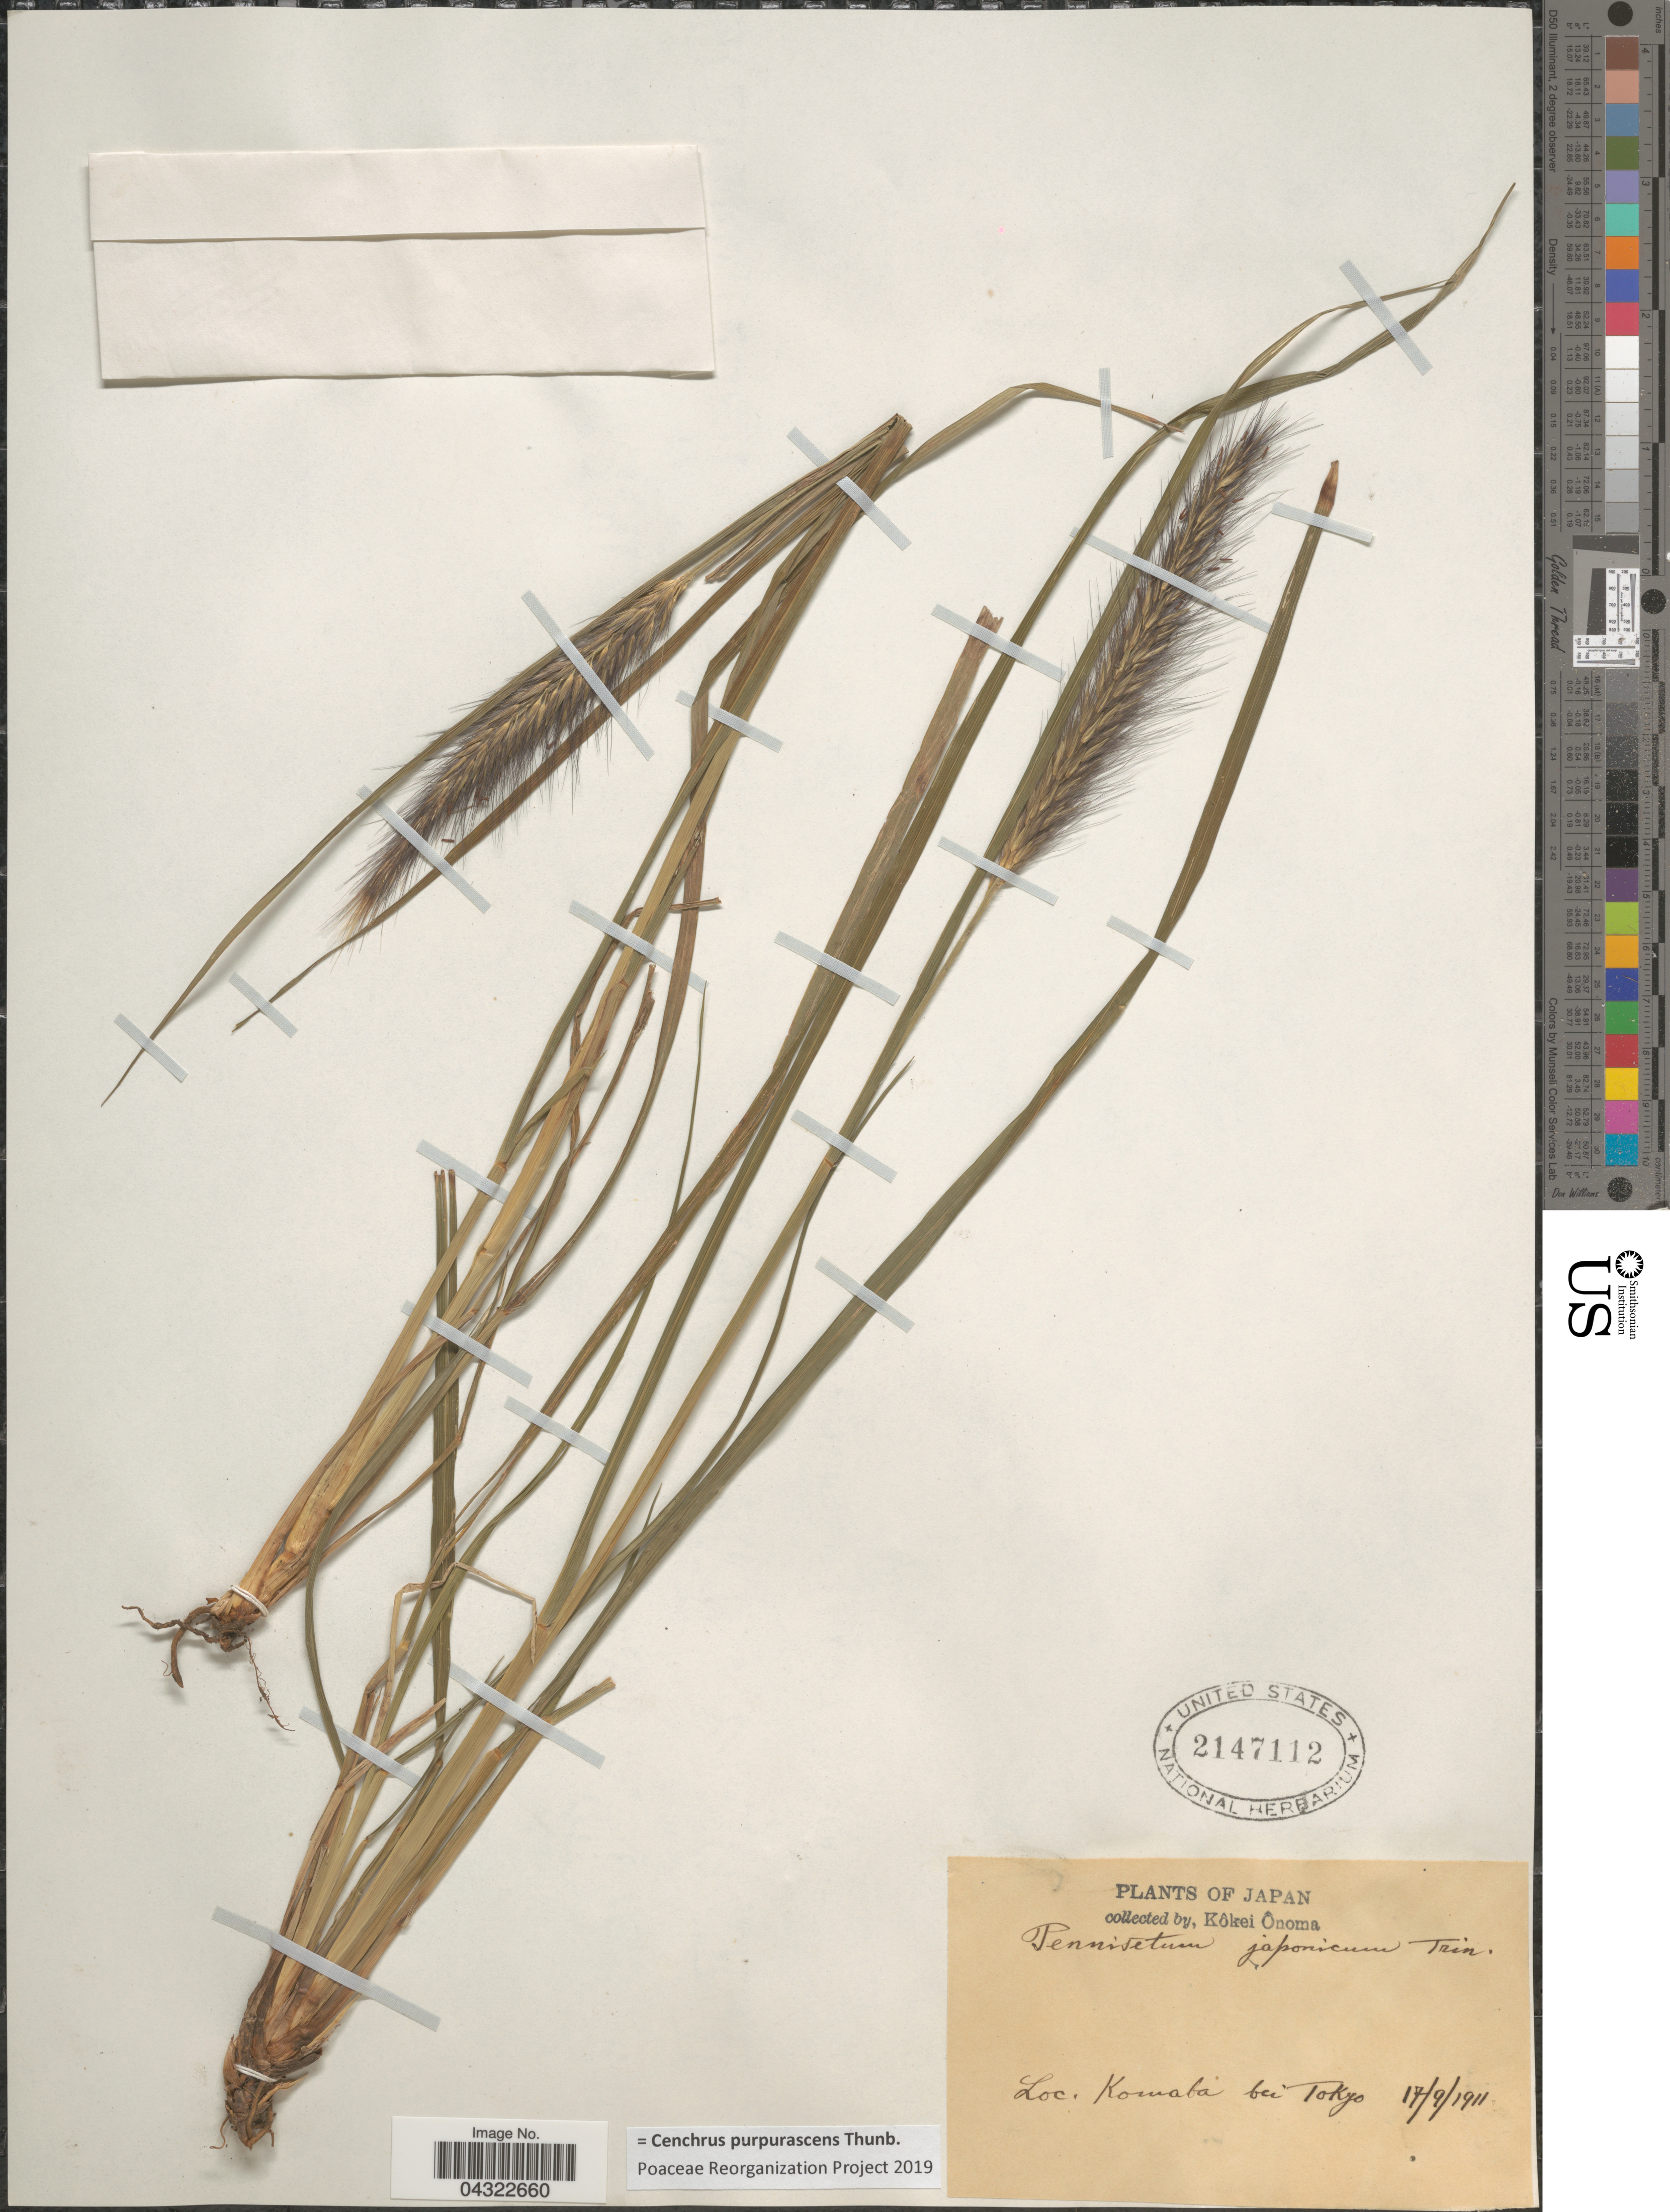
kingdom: Plantae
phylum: Tracheophyta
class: Liliopsida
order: Poales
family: Poaceae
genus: Cenchrus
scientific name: Cenchrus purpurascens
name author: Thunb.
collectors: K. Onoma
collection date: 1911-09-17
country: Japan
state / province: Tokyo, Federal City of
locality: Komaba bei Tokyo.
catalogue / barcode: US 2147112